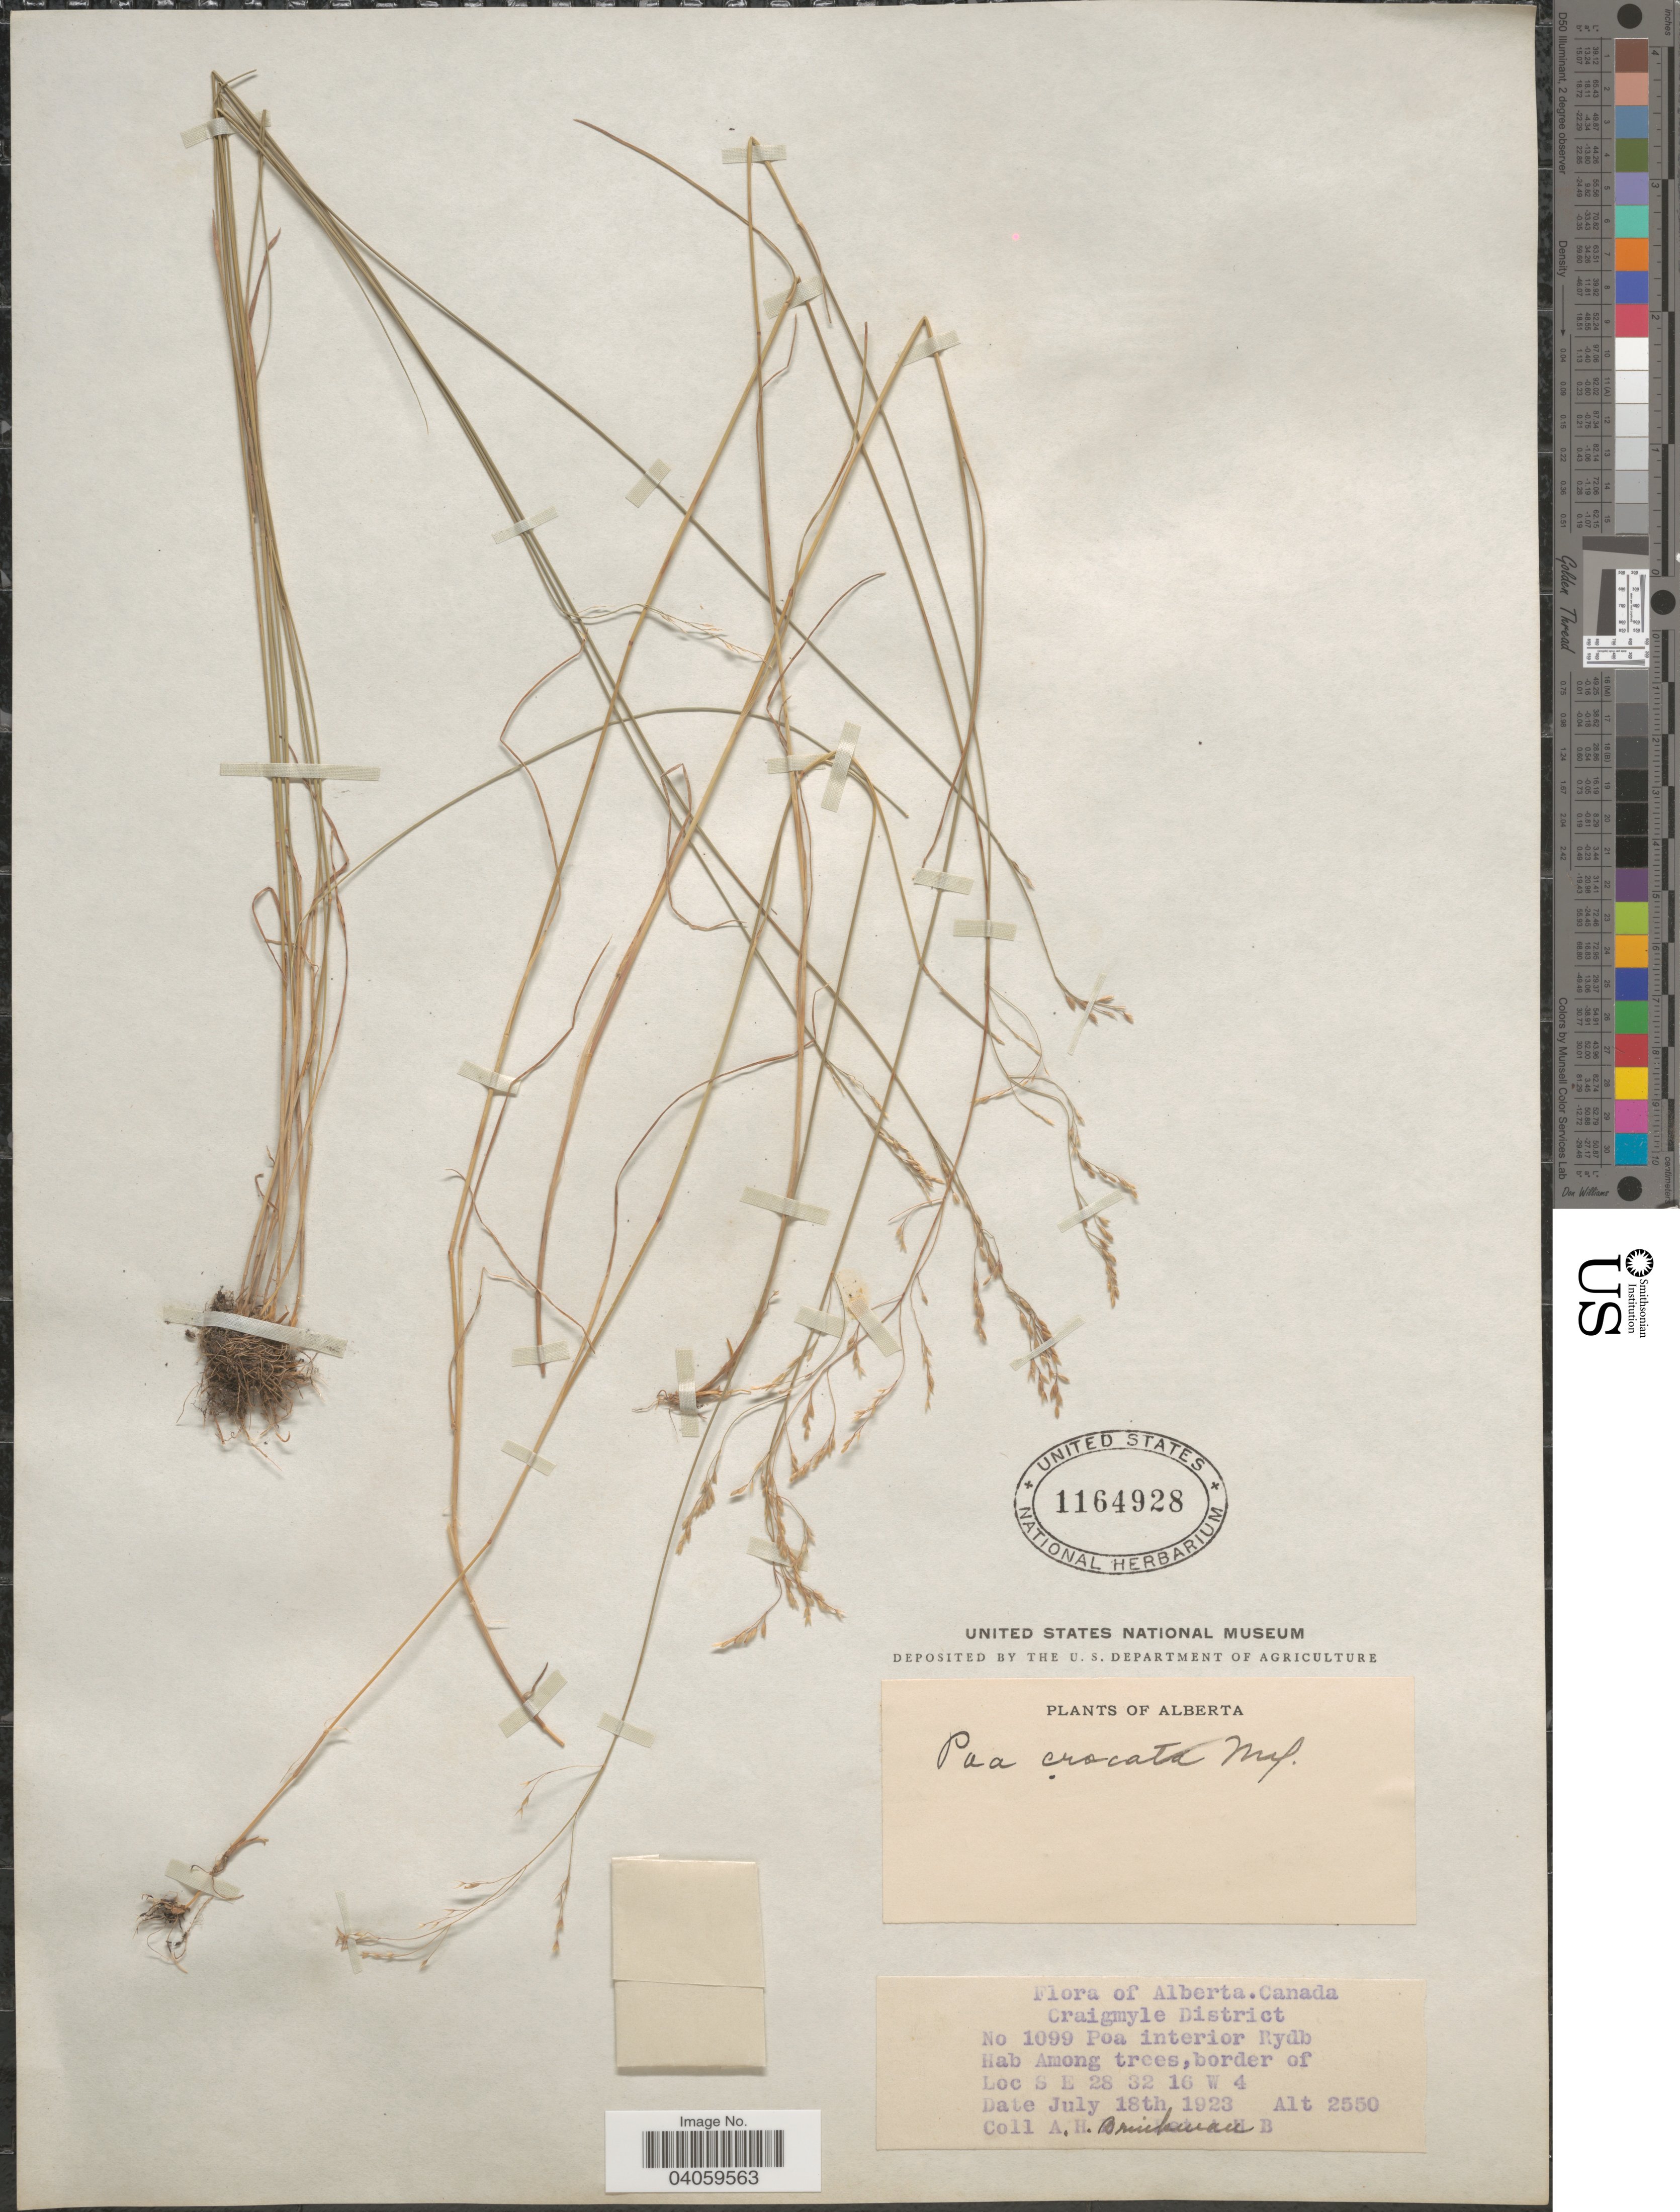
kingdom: Plantae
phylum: Tracheophyta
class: Liliopsida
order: Poales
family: Poaceae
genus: Poa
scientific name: Poa interior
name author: Rydb.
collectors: A. Brinkman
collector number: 1099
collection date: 1923-07-18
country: Canada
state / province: Alberta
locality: Craigmyle District. S E 28 32 16 W 4.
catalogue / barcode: US 1164928